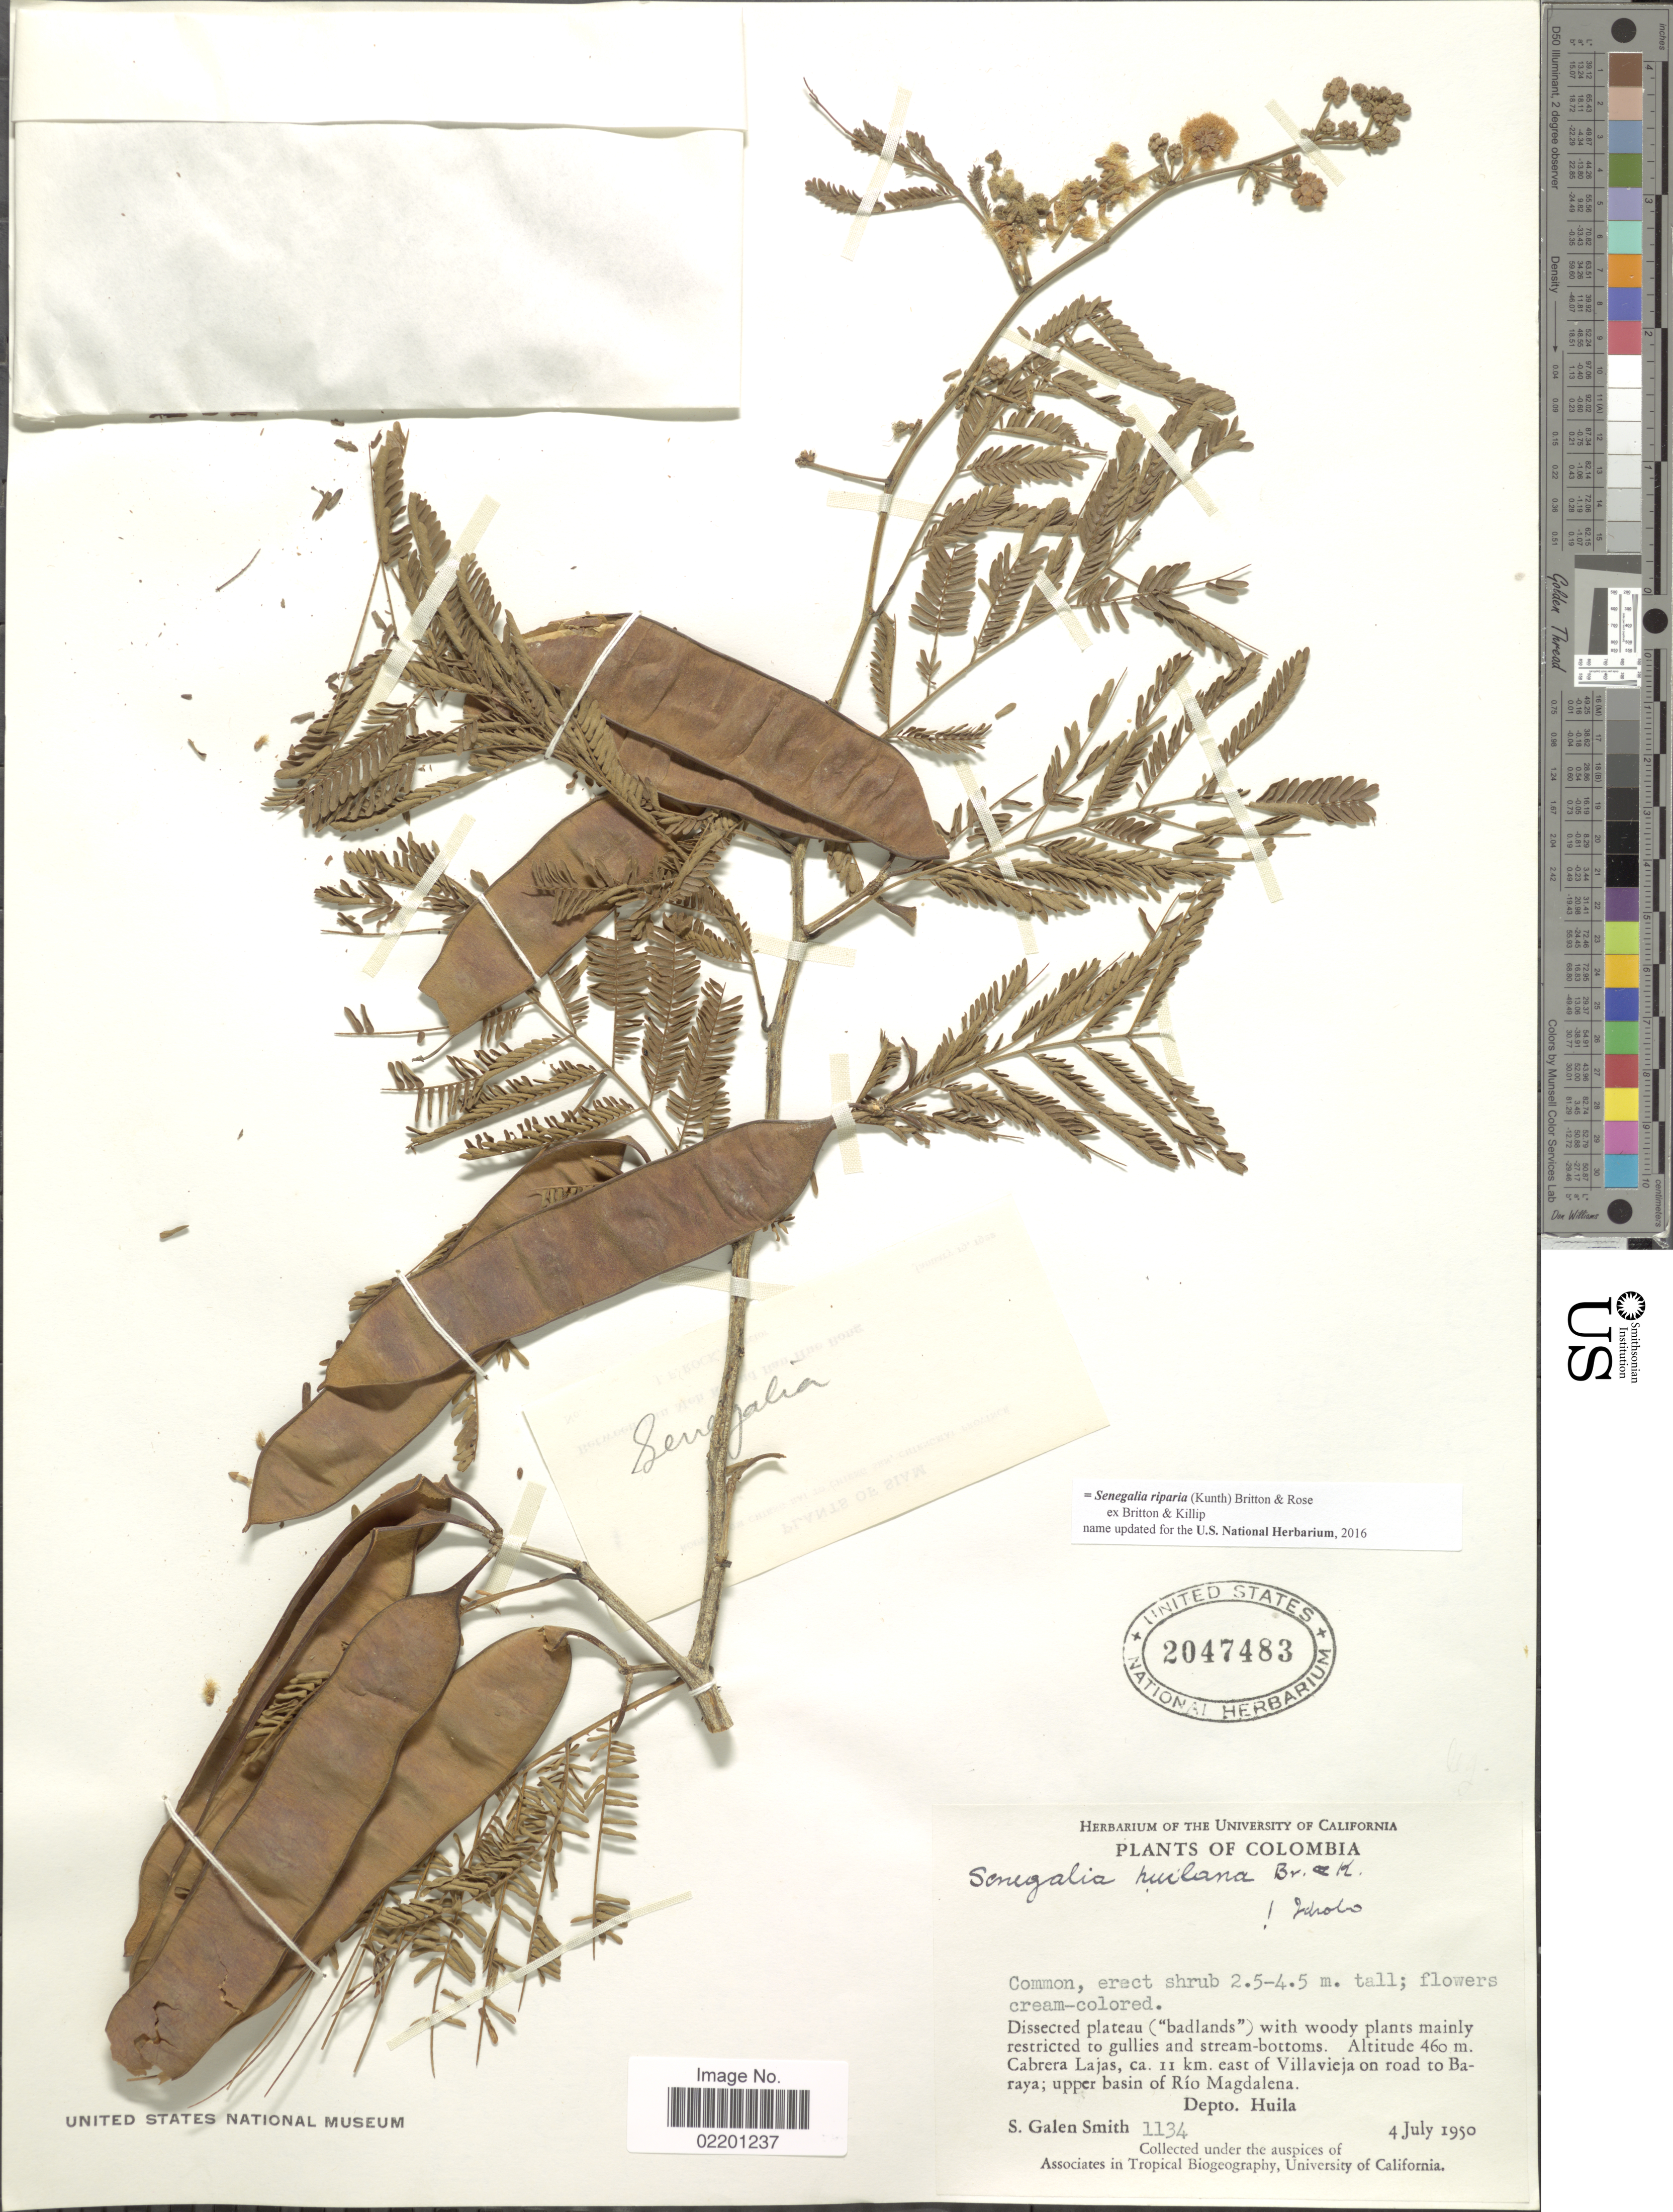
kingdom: Plantae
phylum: Tracheophyta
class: Magnoliopsida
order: Fabales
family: Fabaceae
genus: Senegalia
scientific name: Senegalia riparia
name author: (Kunth) Britton & Rose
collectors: S. G. Smith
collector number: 1134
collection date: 1950-07-04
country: Colombia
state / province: Huila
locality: Cabrera Lajas, ca. 11 km. east of Villavieja on road to Baraya; upper basin of Rio Magdalena. Depto. Huila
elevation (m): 460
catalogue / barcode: US 2047483